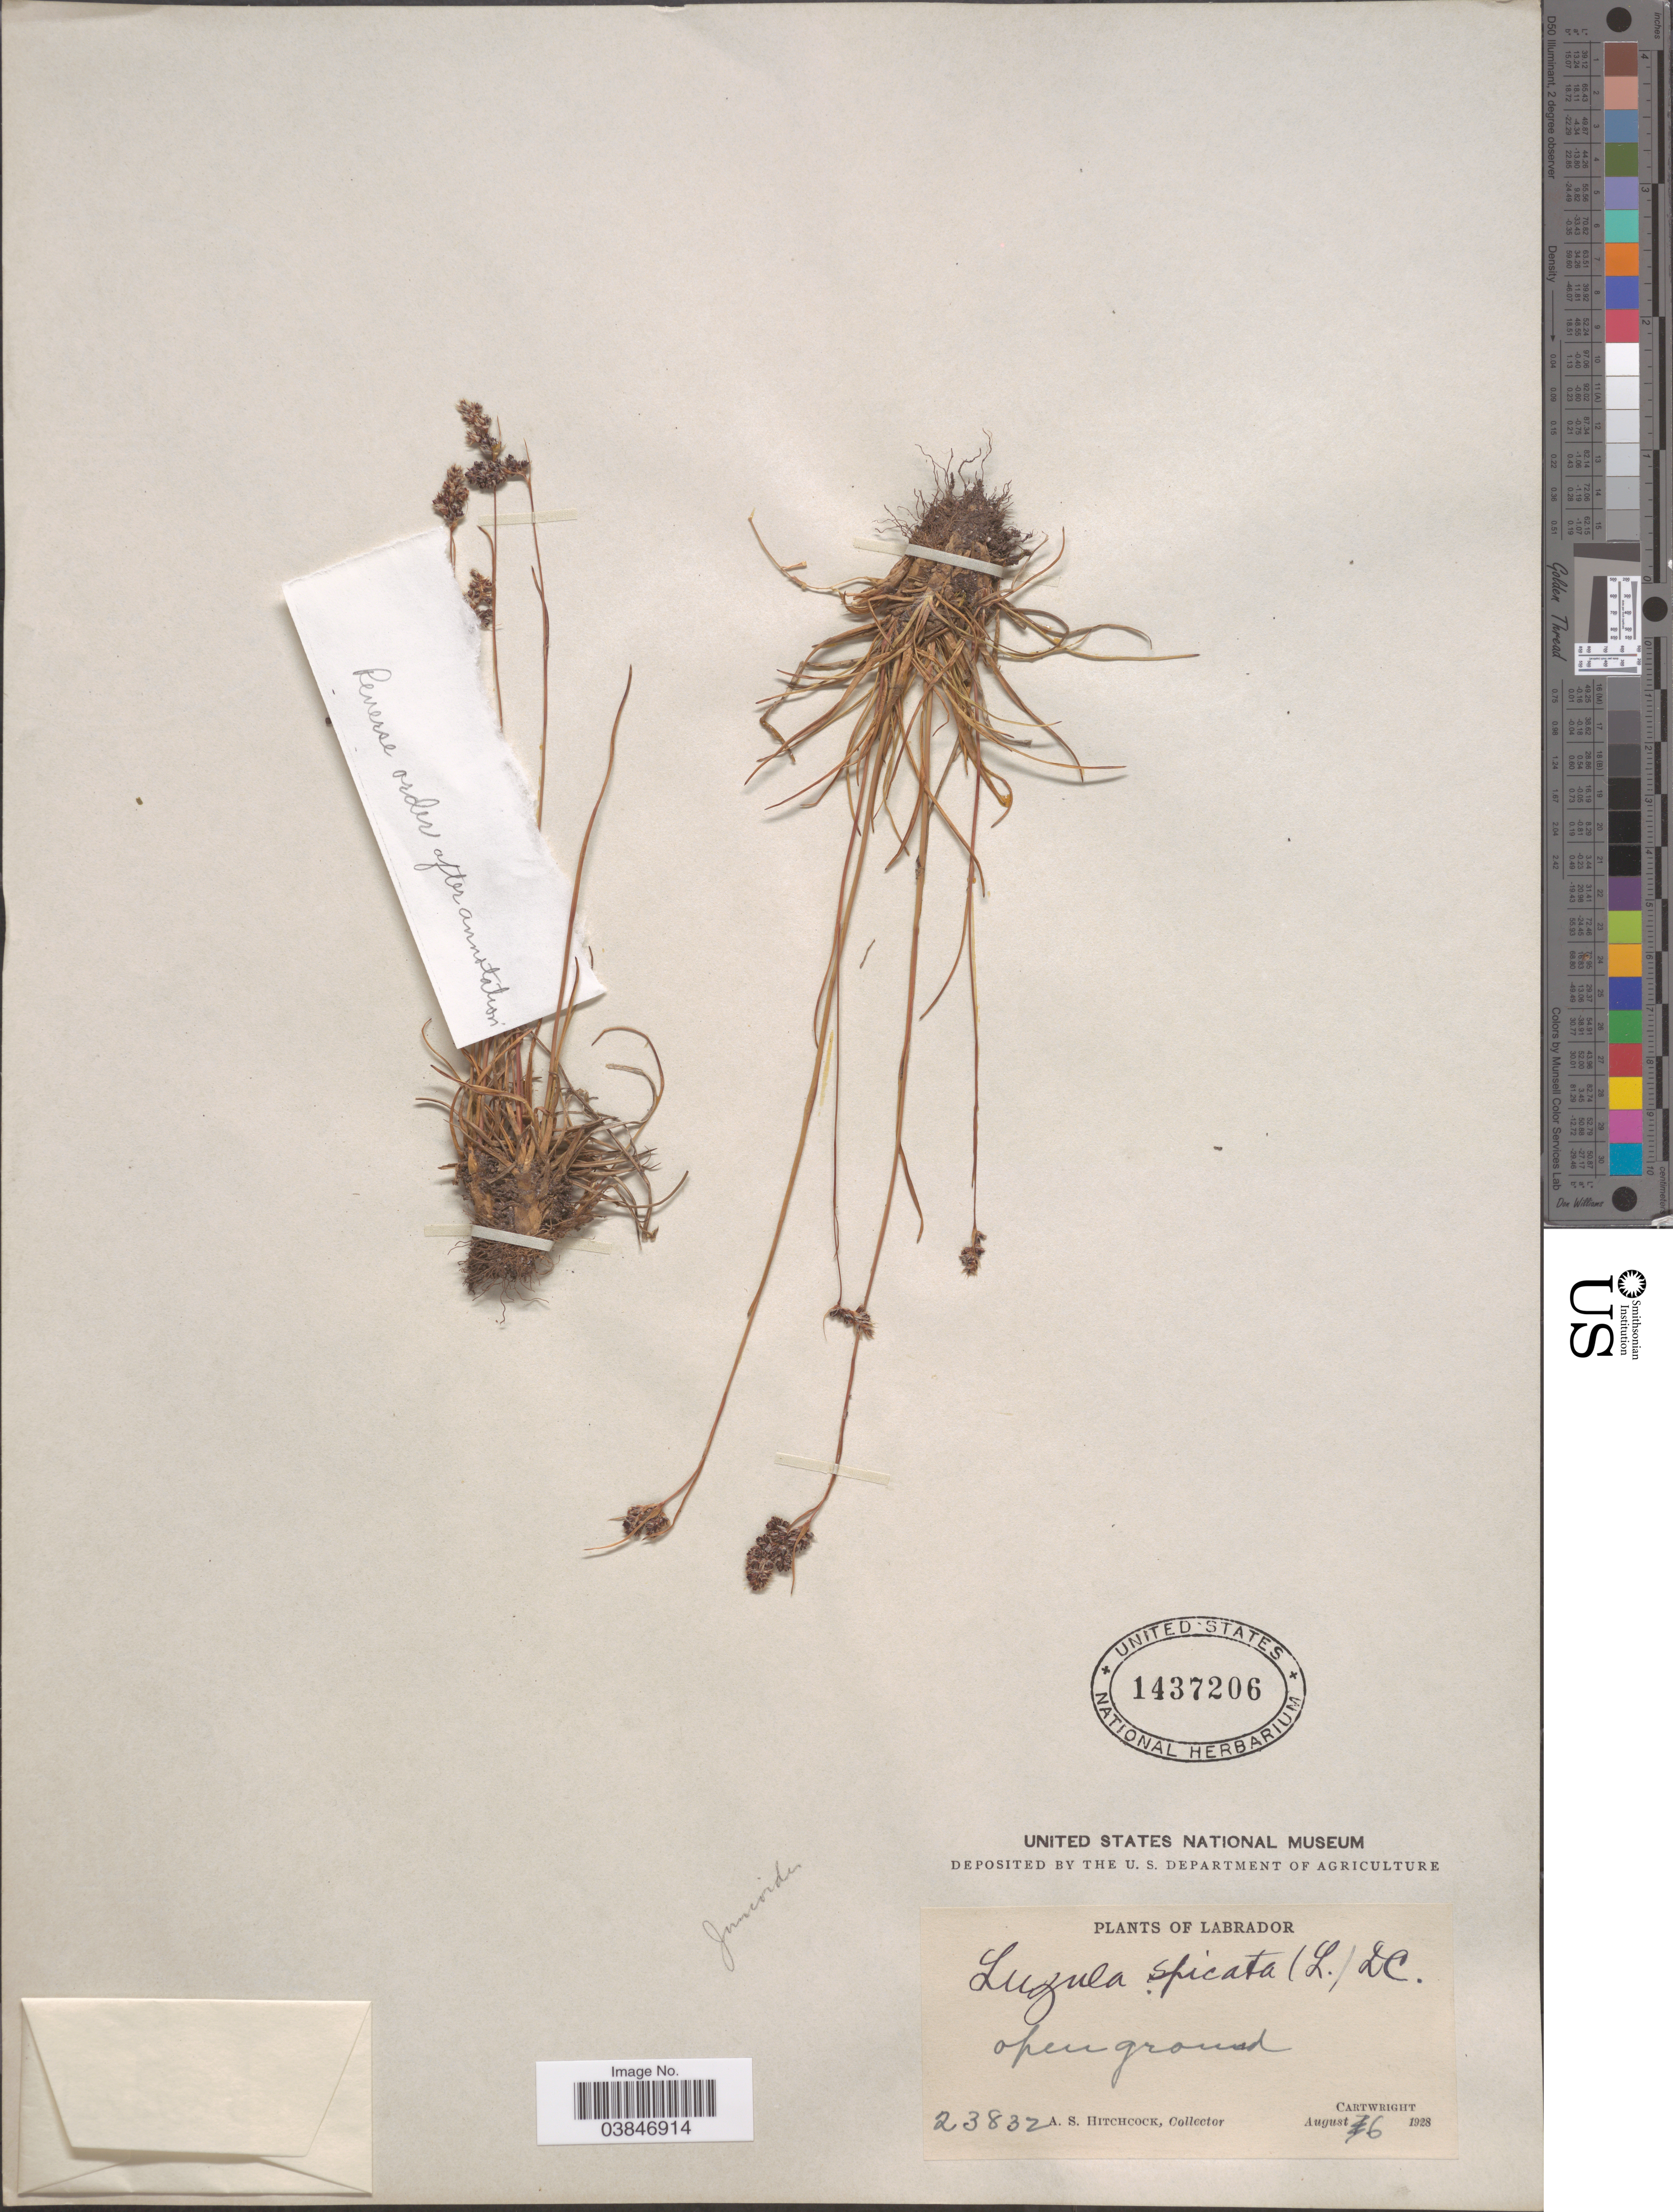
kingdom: Plantae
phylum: Tracheophyta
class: Liliopsida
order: Poales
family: Juncaceae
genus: Luzula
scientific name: Luzula spicata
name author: (L.) DC.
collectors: A. S. Hitchcock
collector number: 23832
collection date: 1928-08-06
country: Canada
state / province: Newfoundland and Labrador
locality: Labrador. Cartwright.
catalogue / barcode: US 1437206